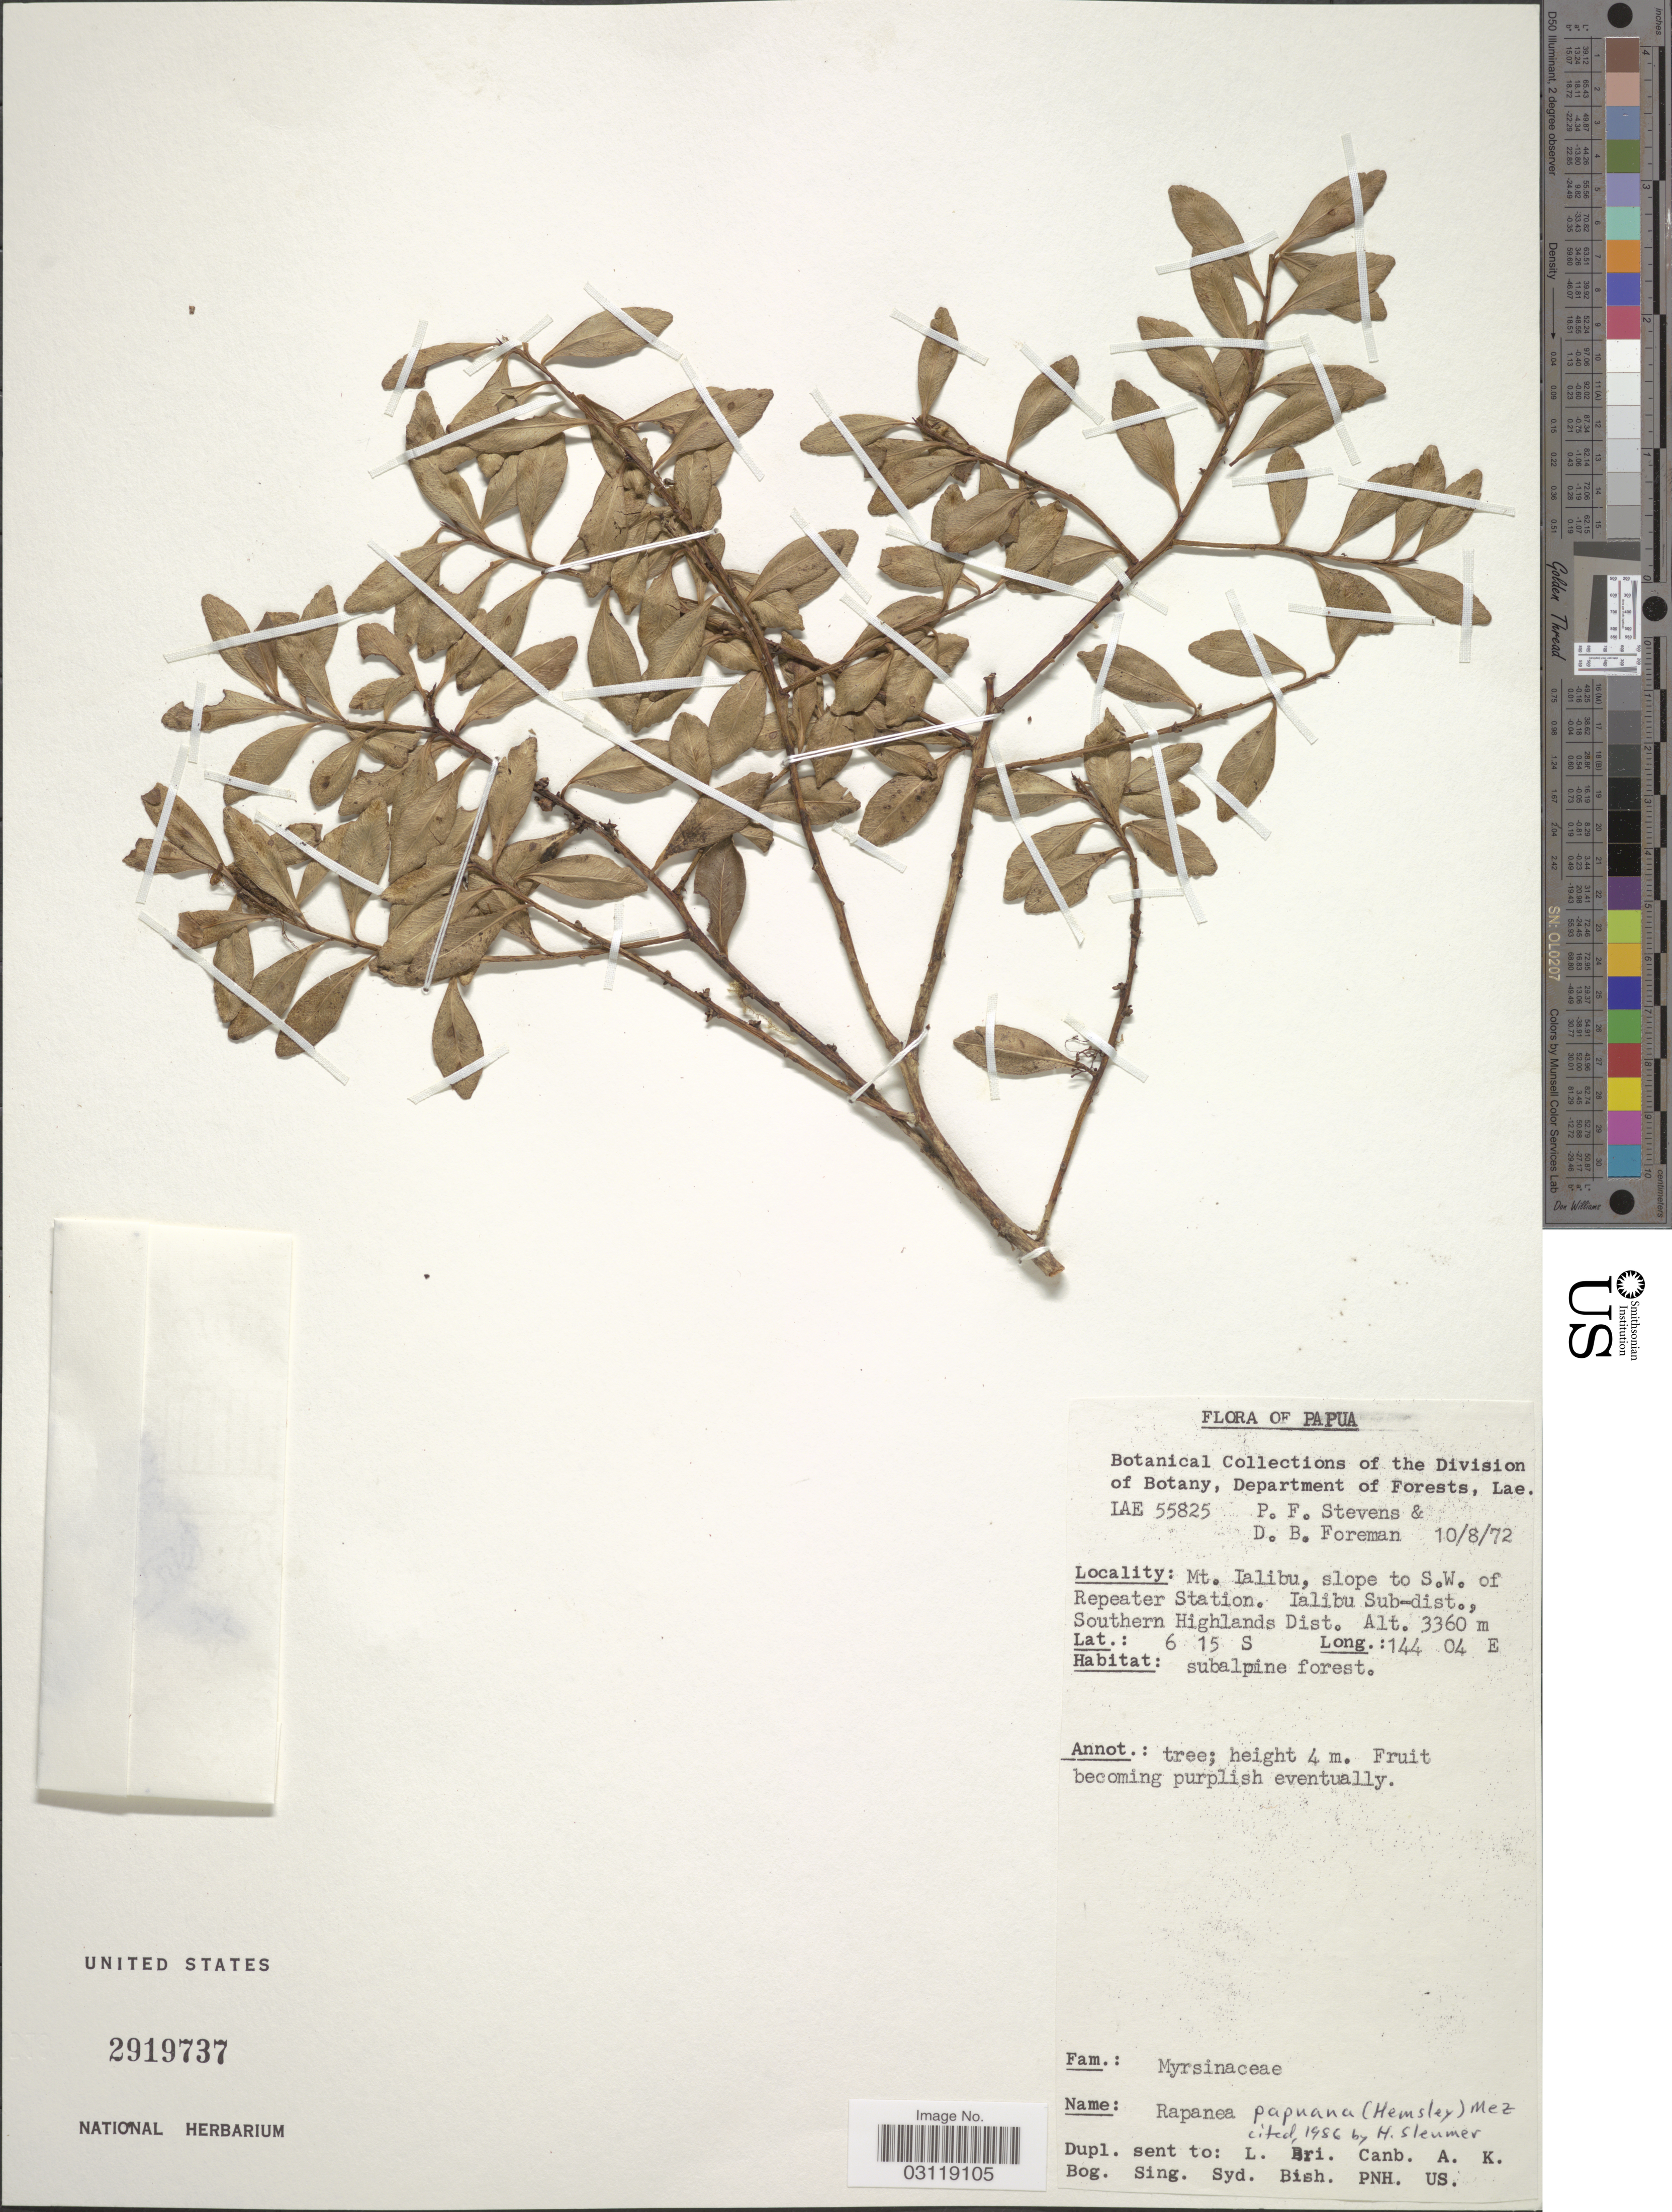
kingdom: Plantae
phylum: Tracheophyta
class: Magnoliopsida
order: Ericales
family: Primulaceae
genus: Rapanea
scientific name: Rapanea papuana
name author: (Hemsl.) Mez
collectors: P. F. Stevens & D. Foreman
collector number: LAE 55825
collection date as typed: Transcribed d/m/y: 10/8/72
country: Papua New Guinea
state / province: Southern Highlands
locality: Papua. Mt. Ialibu, slope to S.W. of Repeater Station. Ialibu Sub-dist. Southern Highlands Dist.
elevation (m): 3360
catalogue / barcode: US 2919737